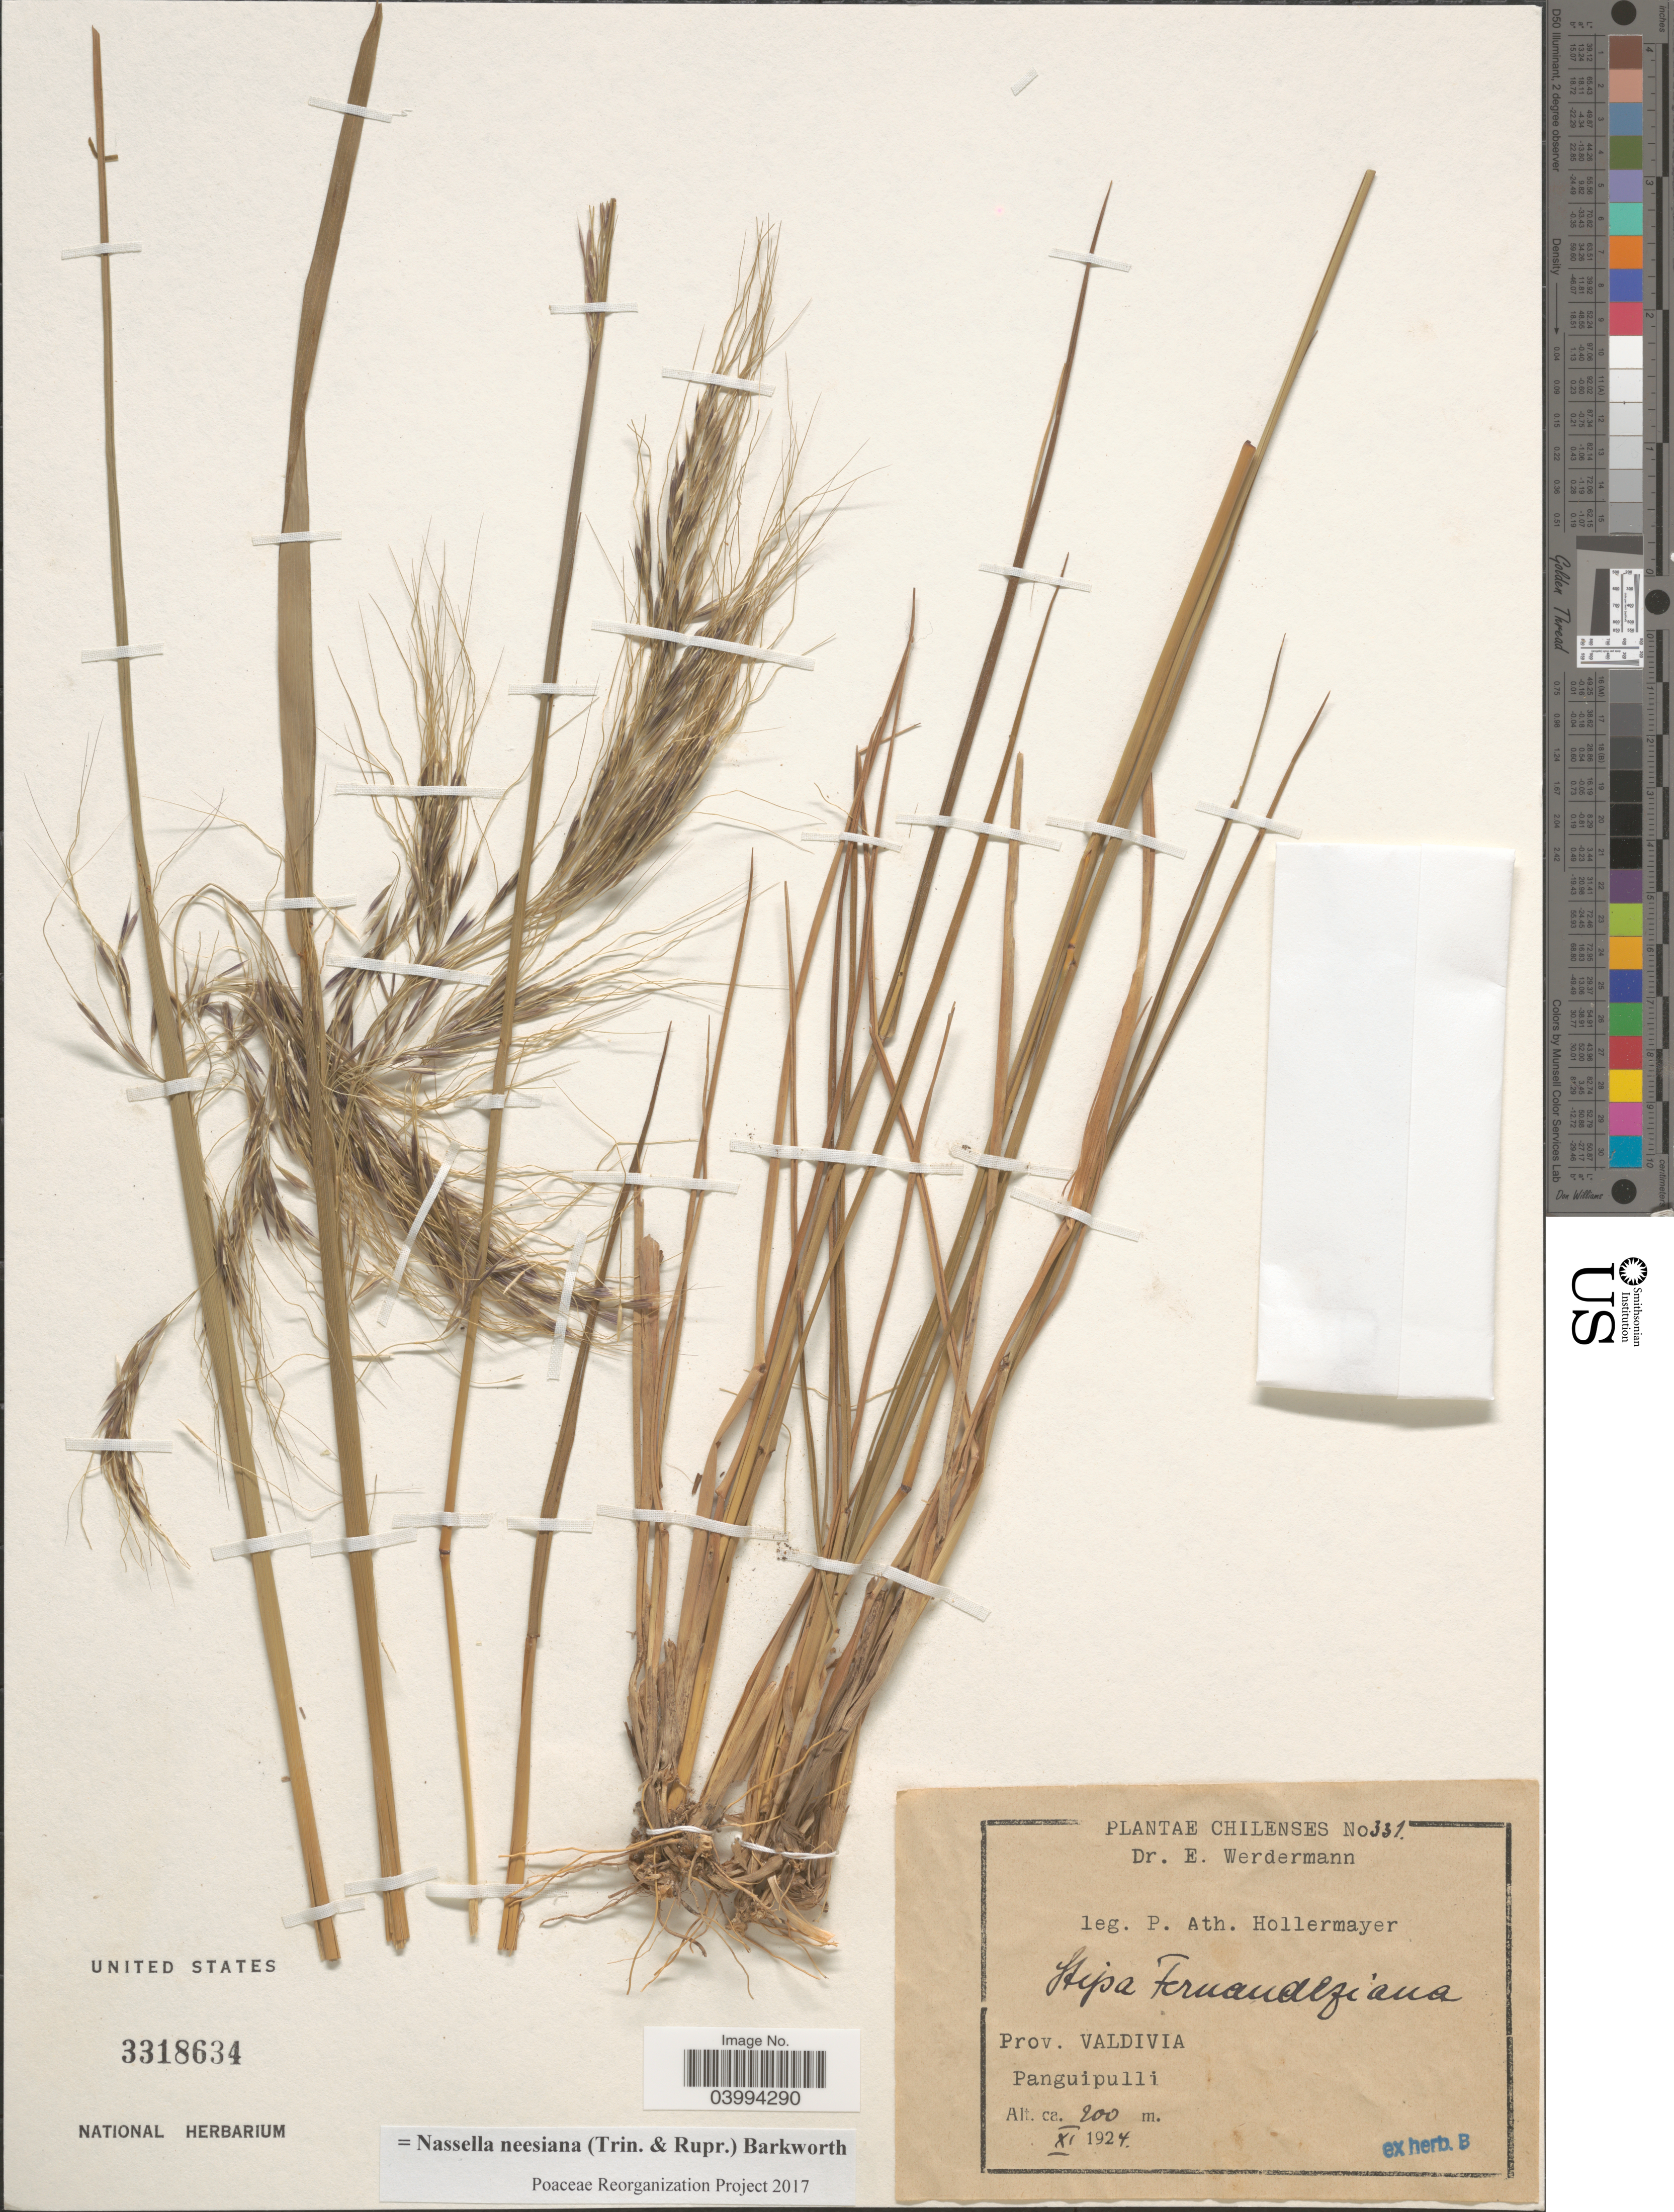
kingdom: Plantae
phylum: Tracheophyta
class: Liliopsida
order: Poales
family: Poaceae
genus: Nassella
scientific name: Nassella neesiana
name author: (Trin. & Rupr.) Barkworth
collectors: P. Hollermayer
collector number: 331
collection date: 1924-11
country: Chile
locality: Prov. Valdivia. Panguipulli.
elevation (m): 200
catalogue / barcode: US 3318634